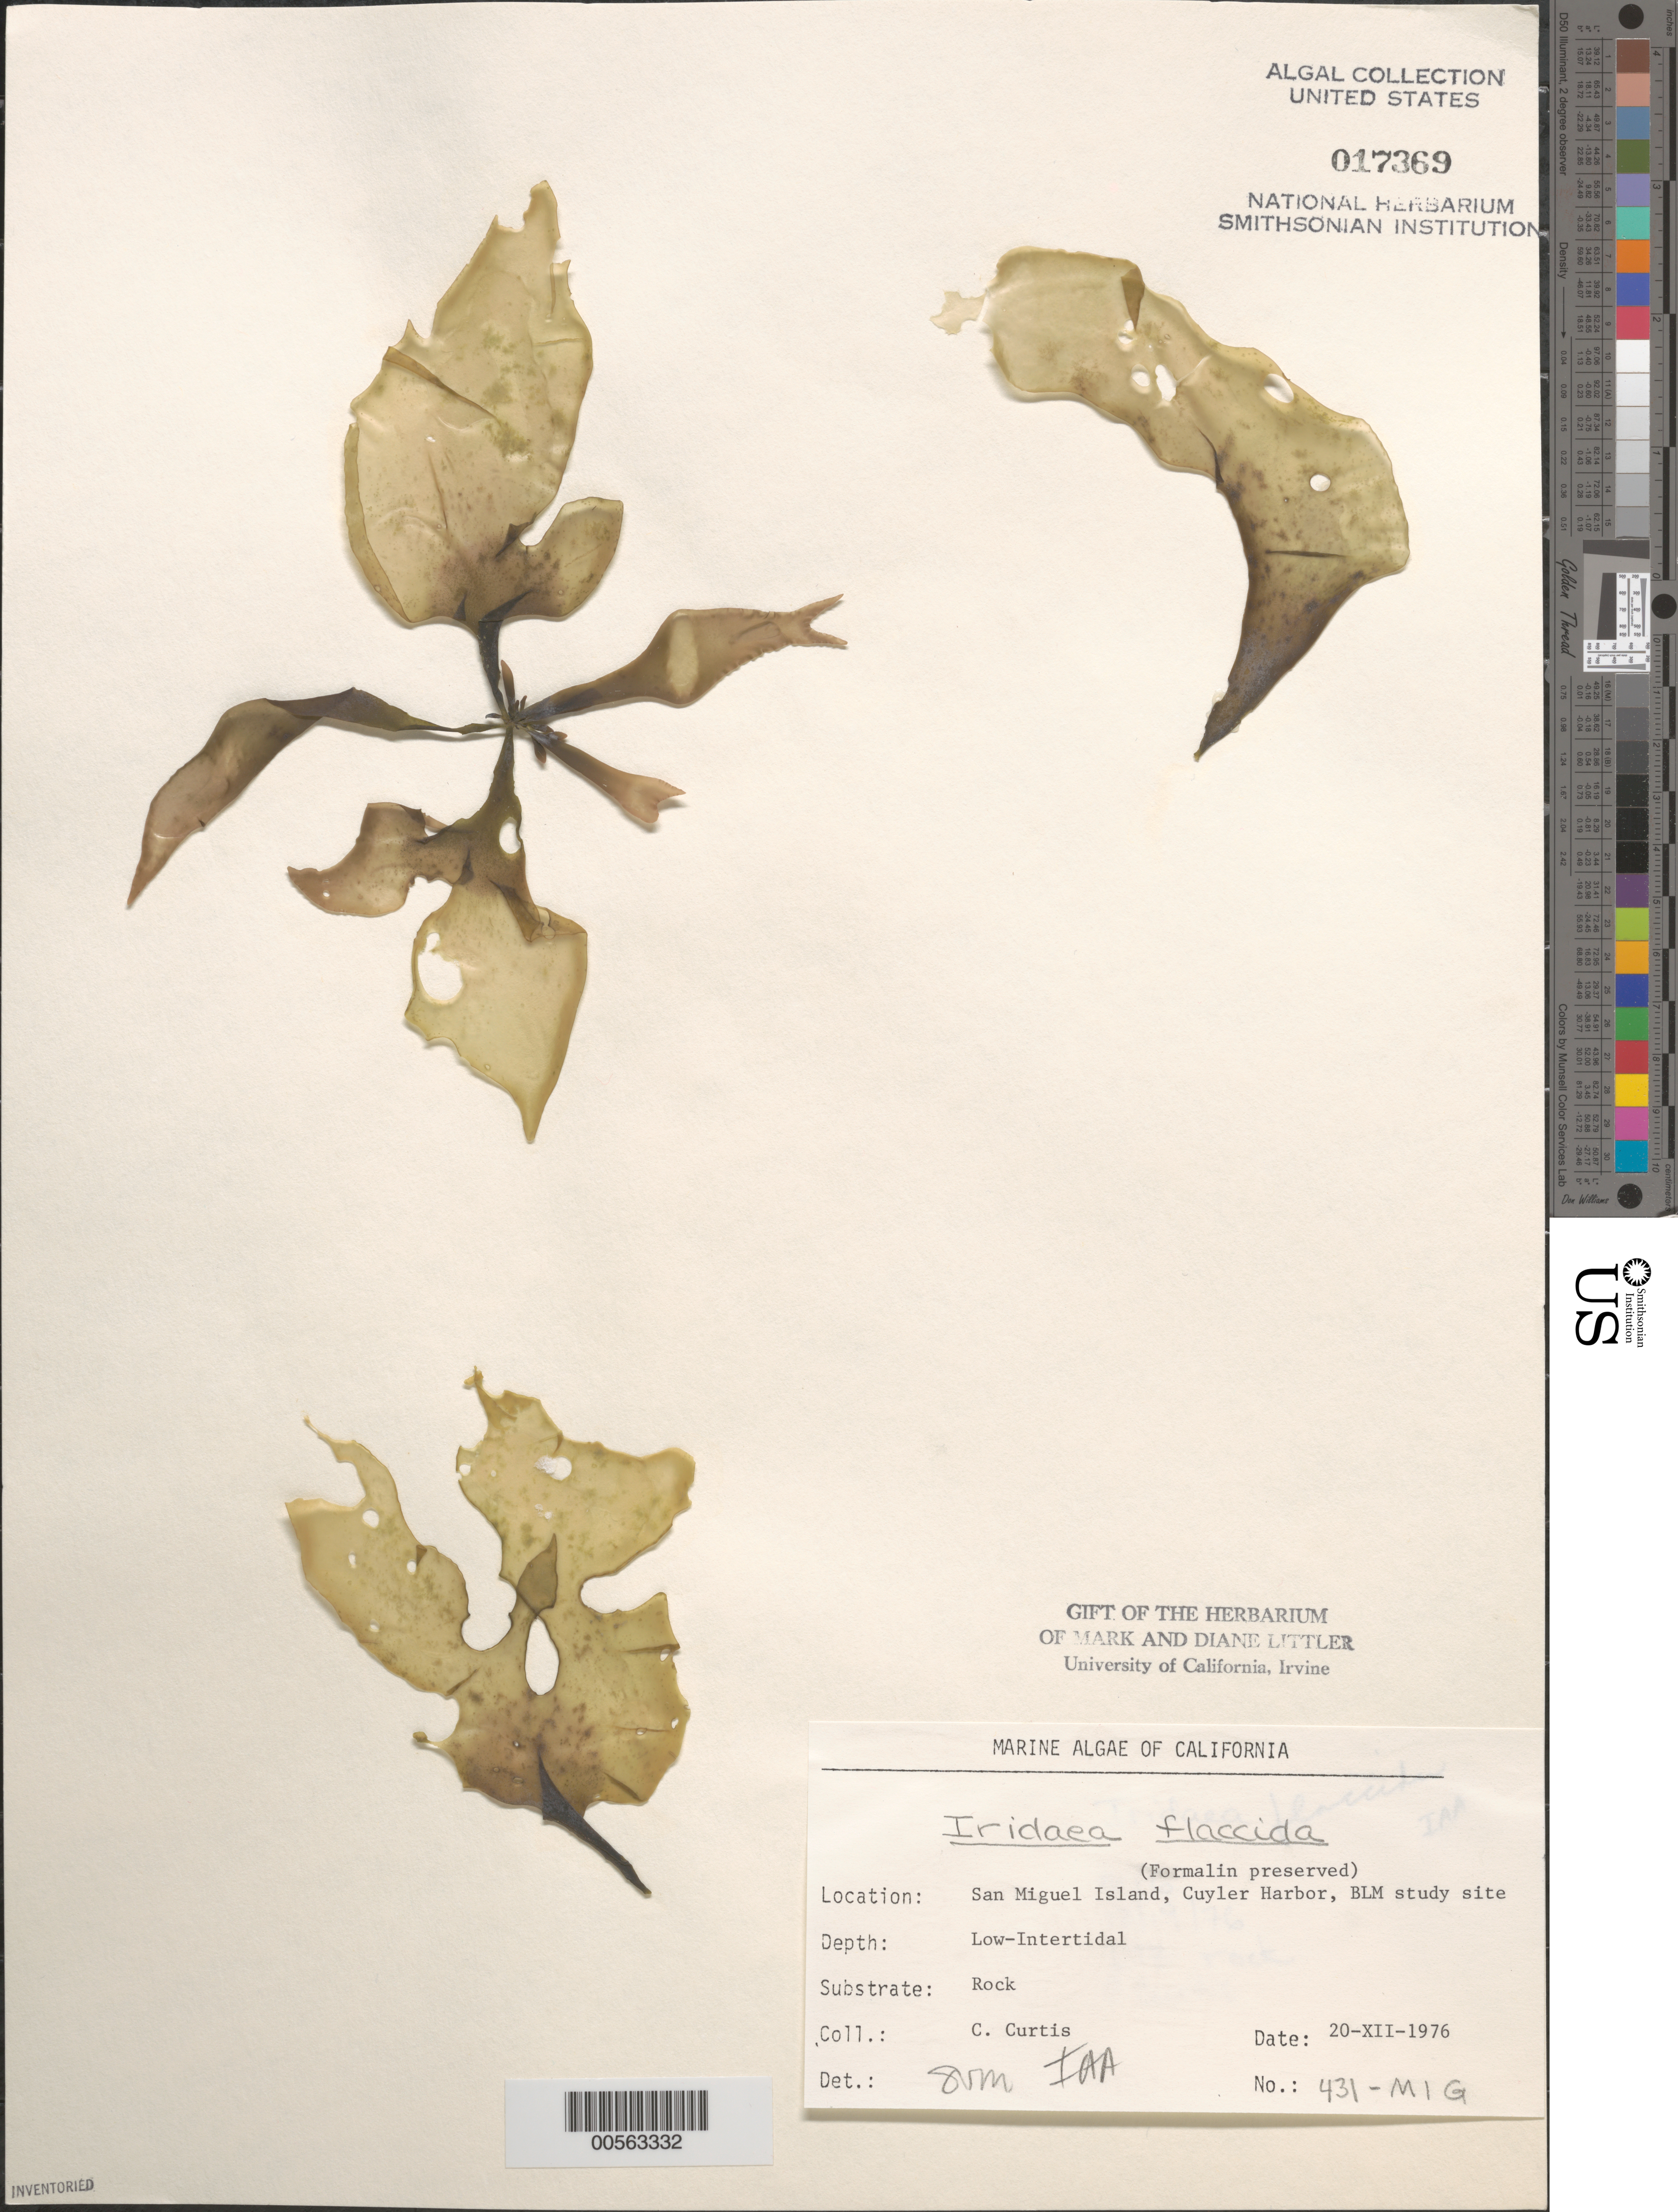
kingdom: Plantae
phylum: Rhodophyta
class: Florideophyceae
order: Gigartinales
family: Gigartinaceae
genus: Mazzaella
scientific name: Mazzaella flaccida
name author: (Setchell & N.L. Gardner) Fredericq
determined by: Algae name updating Project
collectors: C. Curtis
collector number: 431-MIG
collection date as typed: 20 Dec 1976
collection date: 1976-12-20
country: United States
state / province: California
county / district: Santa Barbara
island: San Miguel Island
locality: Cuyler Harbor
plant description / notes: BLM-SOCALBIGHT Rocky Intertidal Survey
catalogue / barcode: US 17369